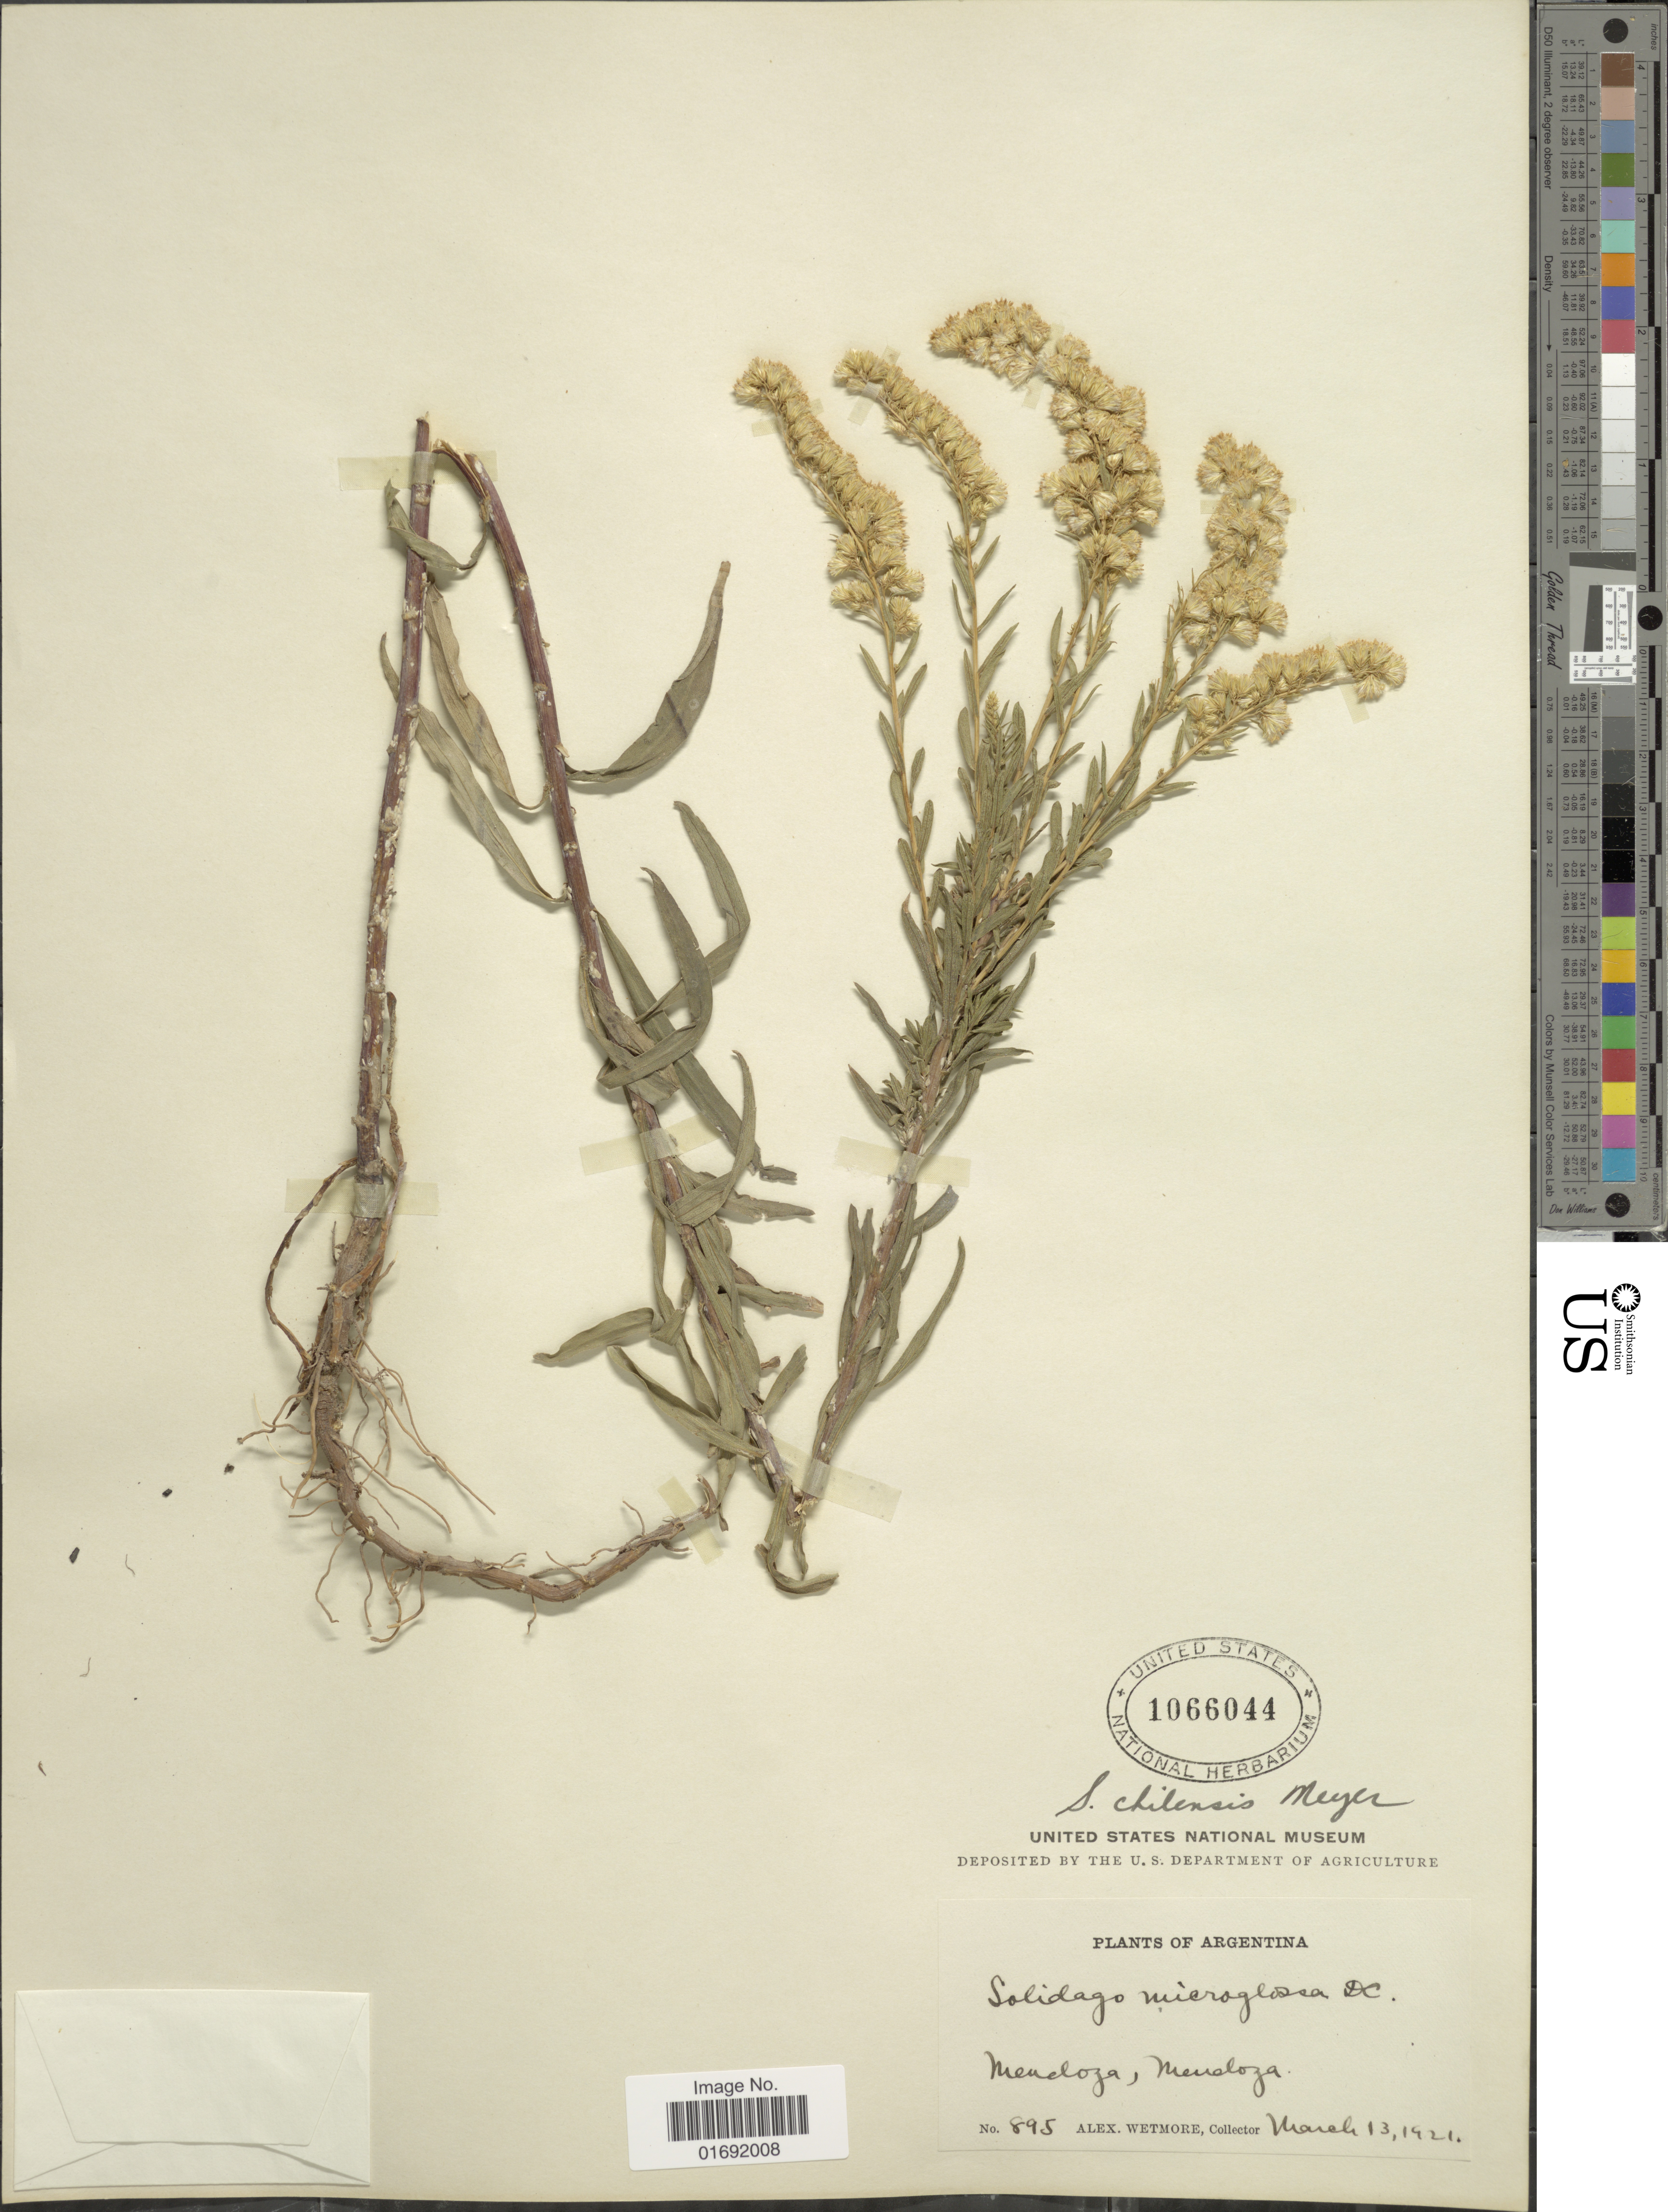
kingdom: Plantae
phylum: Tracheophyta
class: Magnoliopsida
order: Asterales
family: Asteraceae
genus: Solidago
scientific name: Solidago chilensis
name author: Meyen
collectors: A. Wetmore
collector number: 895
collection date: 1921-03-13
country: Argentina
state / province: Mendoza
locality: Mendoza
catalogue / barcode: US 1066044